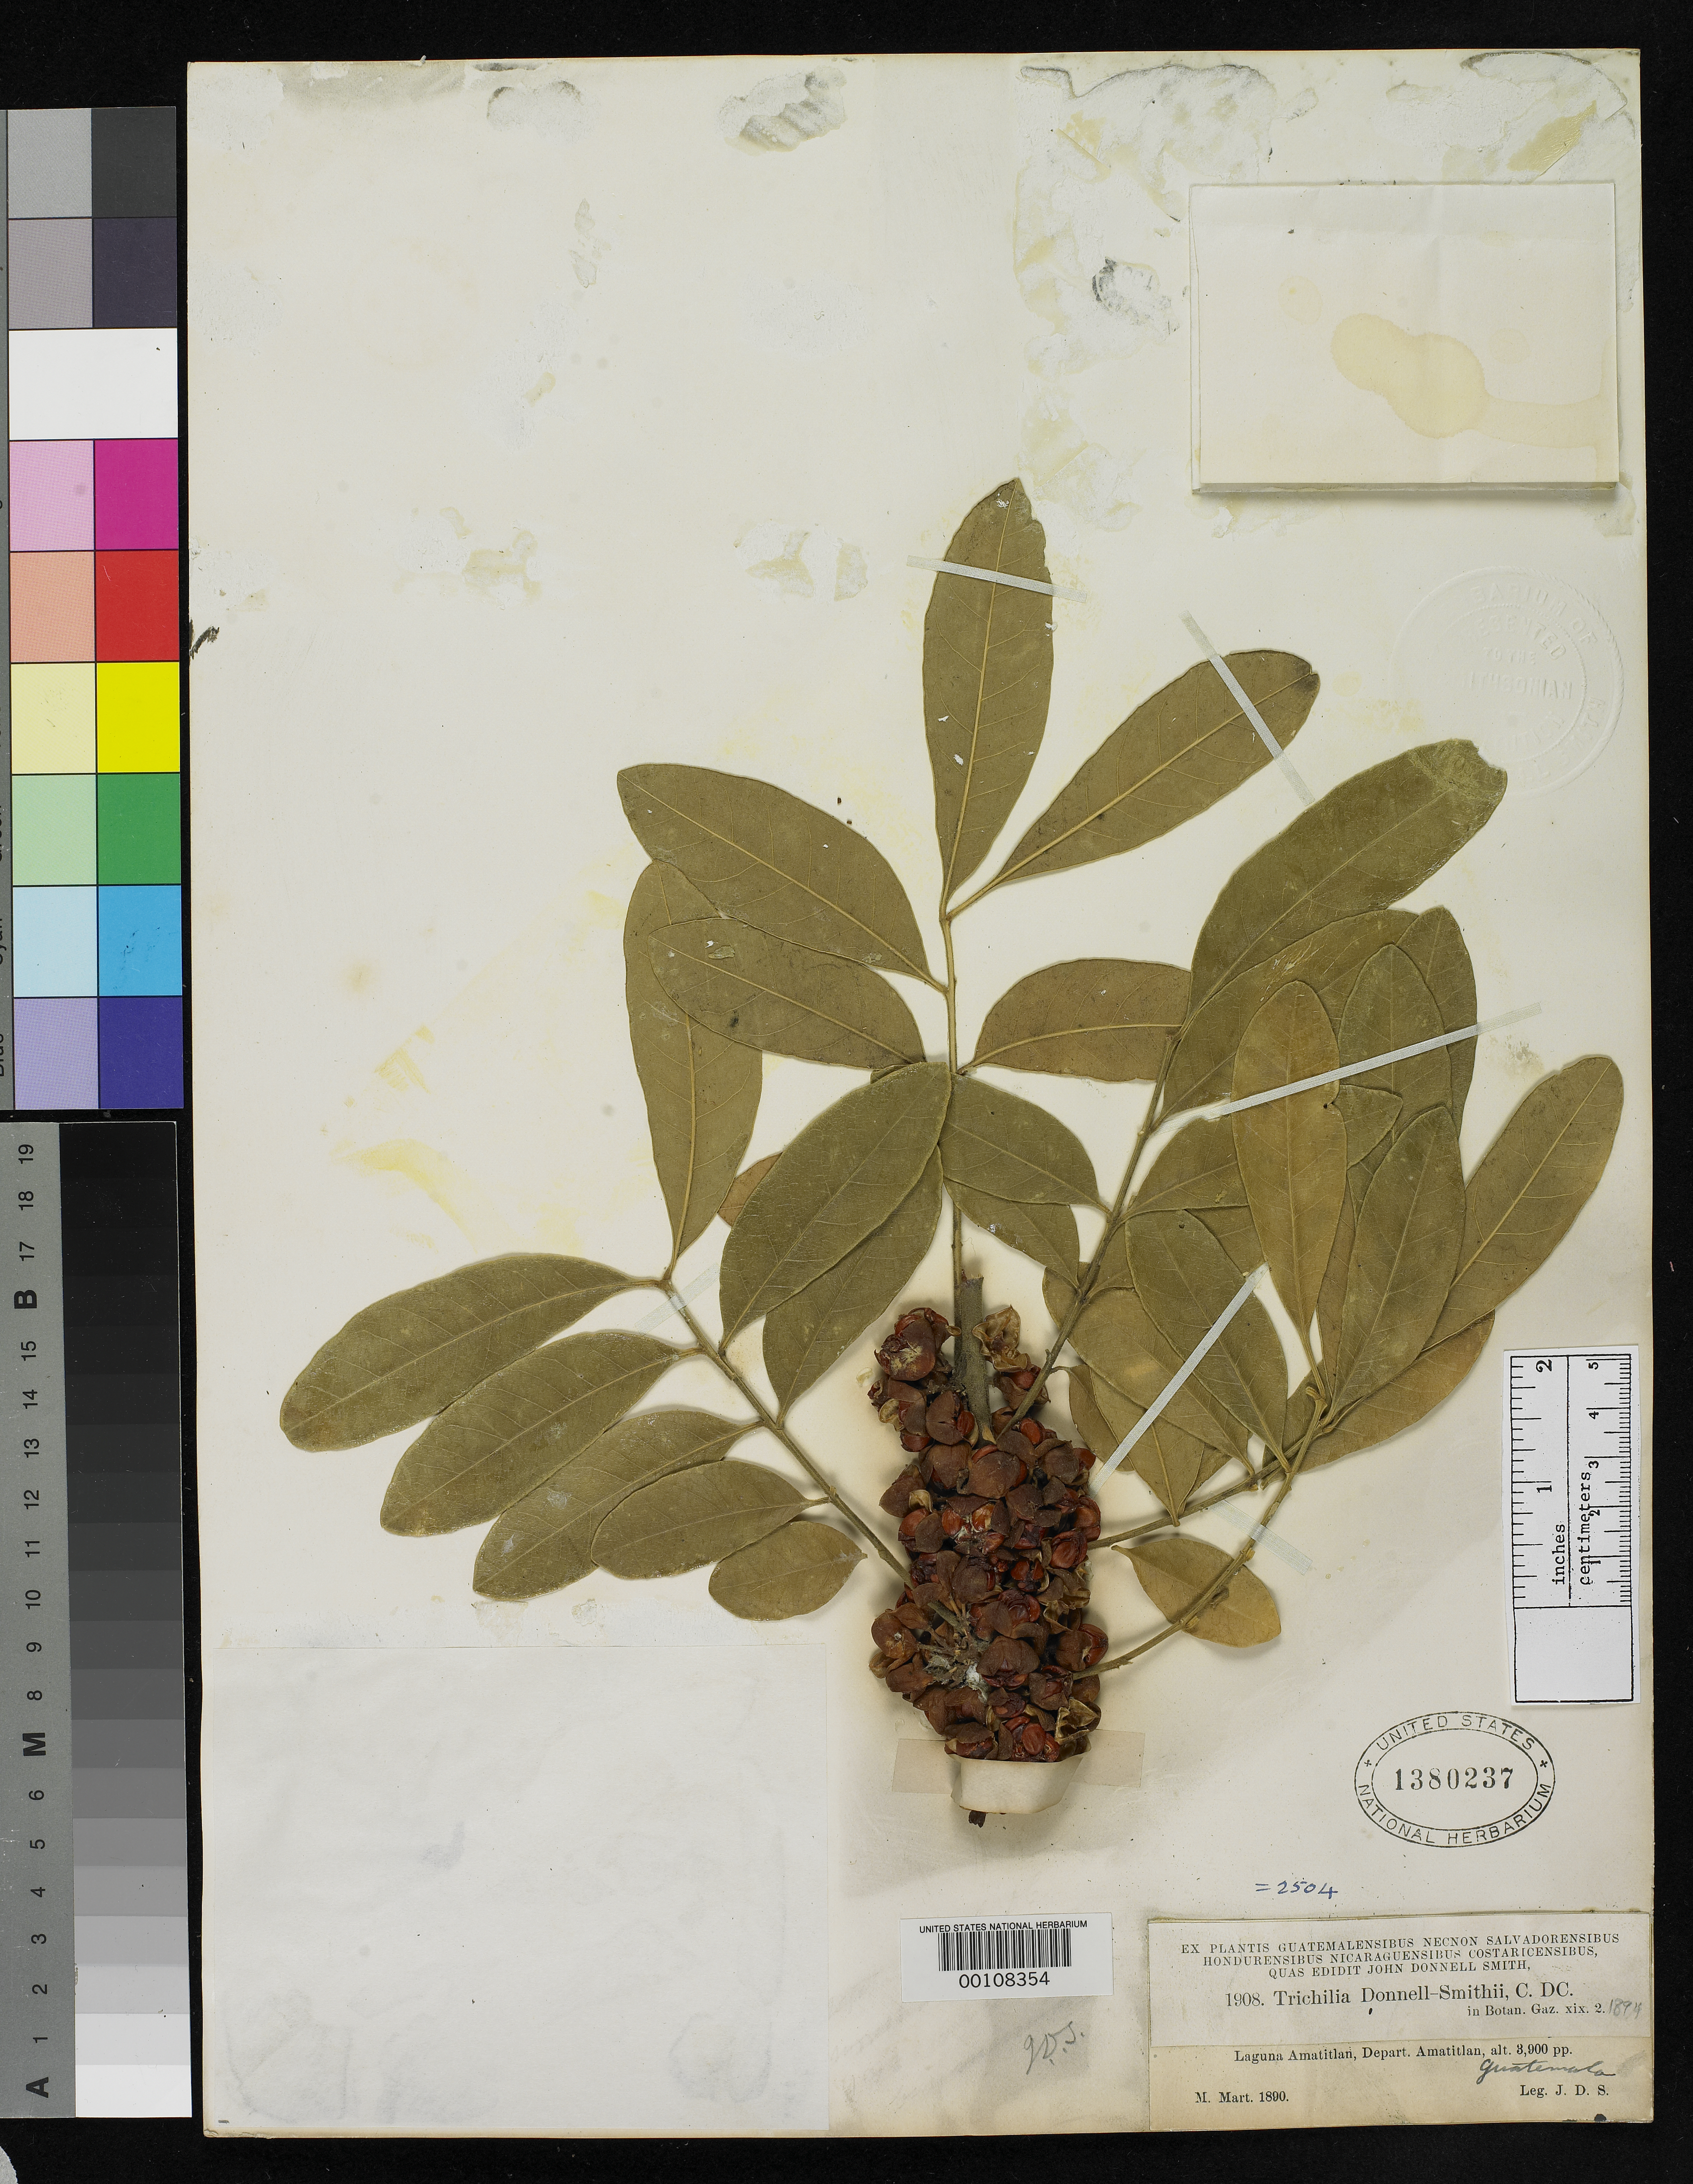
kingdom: Plantae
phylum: Tracheophyta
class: Magnoliopsida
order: Sapindales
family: Meliaceae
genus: Trichilia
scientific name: Trichilia donnell-smithii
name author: C. DC.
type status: Lectotype; Syntype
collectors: J. Donnell Smith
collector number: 1908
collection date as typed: Mar 1890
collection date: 1890-03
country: Guatemala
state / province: Guatemala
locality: Lagunas Amatitlán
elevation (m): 1189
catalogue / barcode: US 1380237